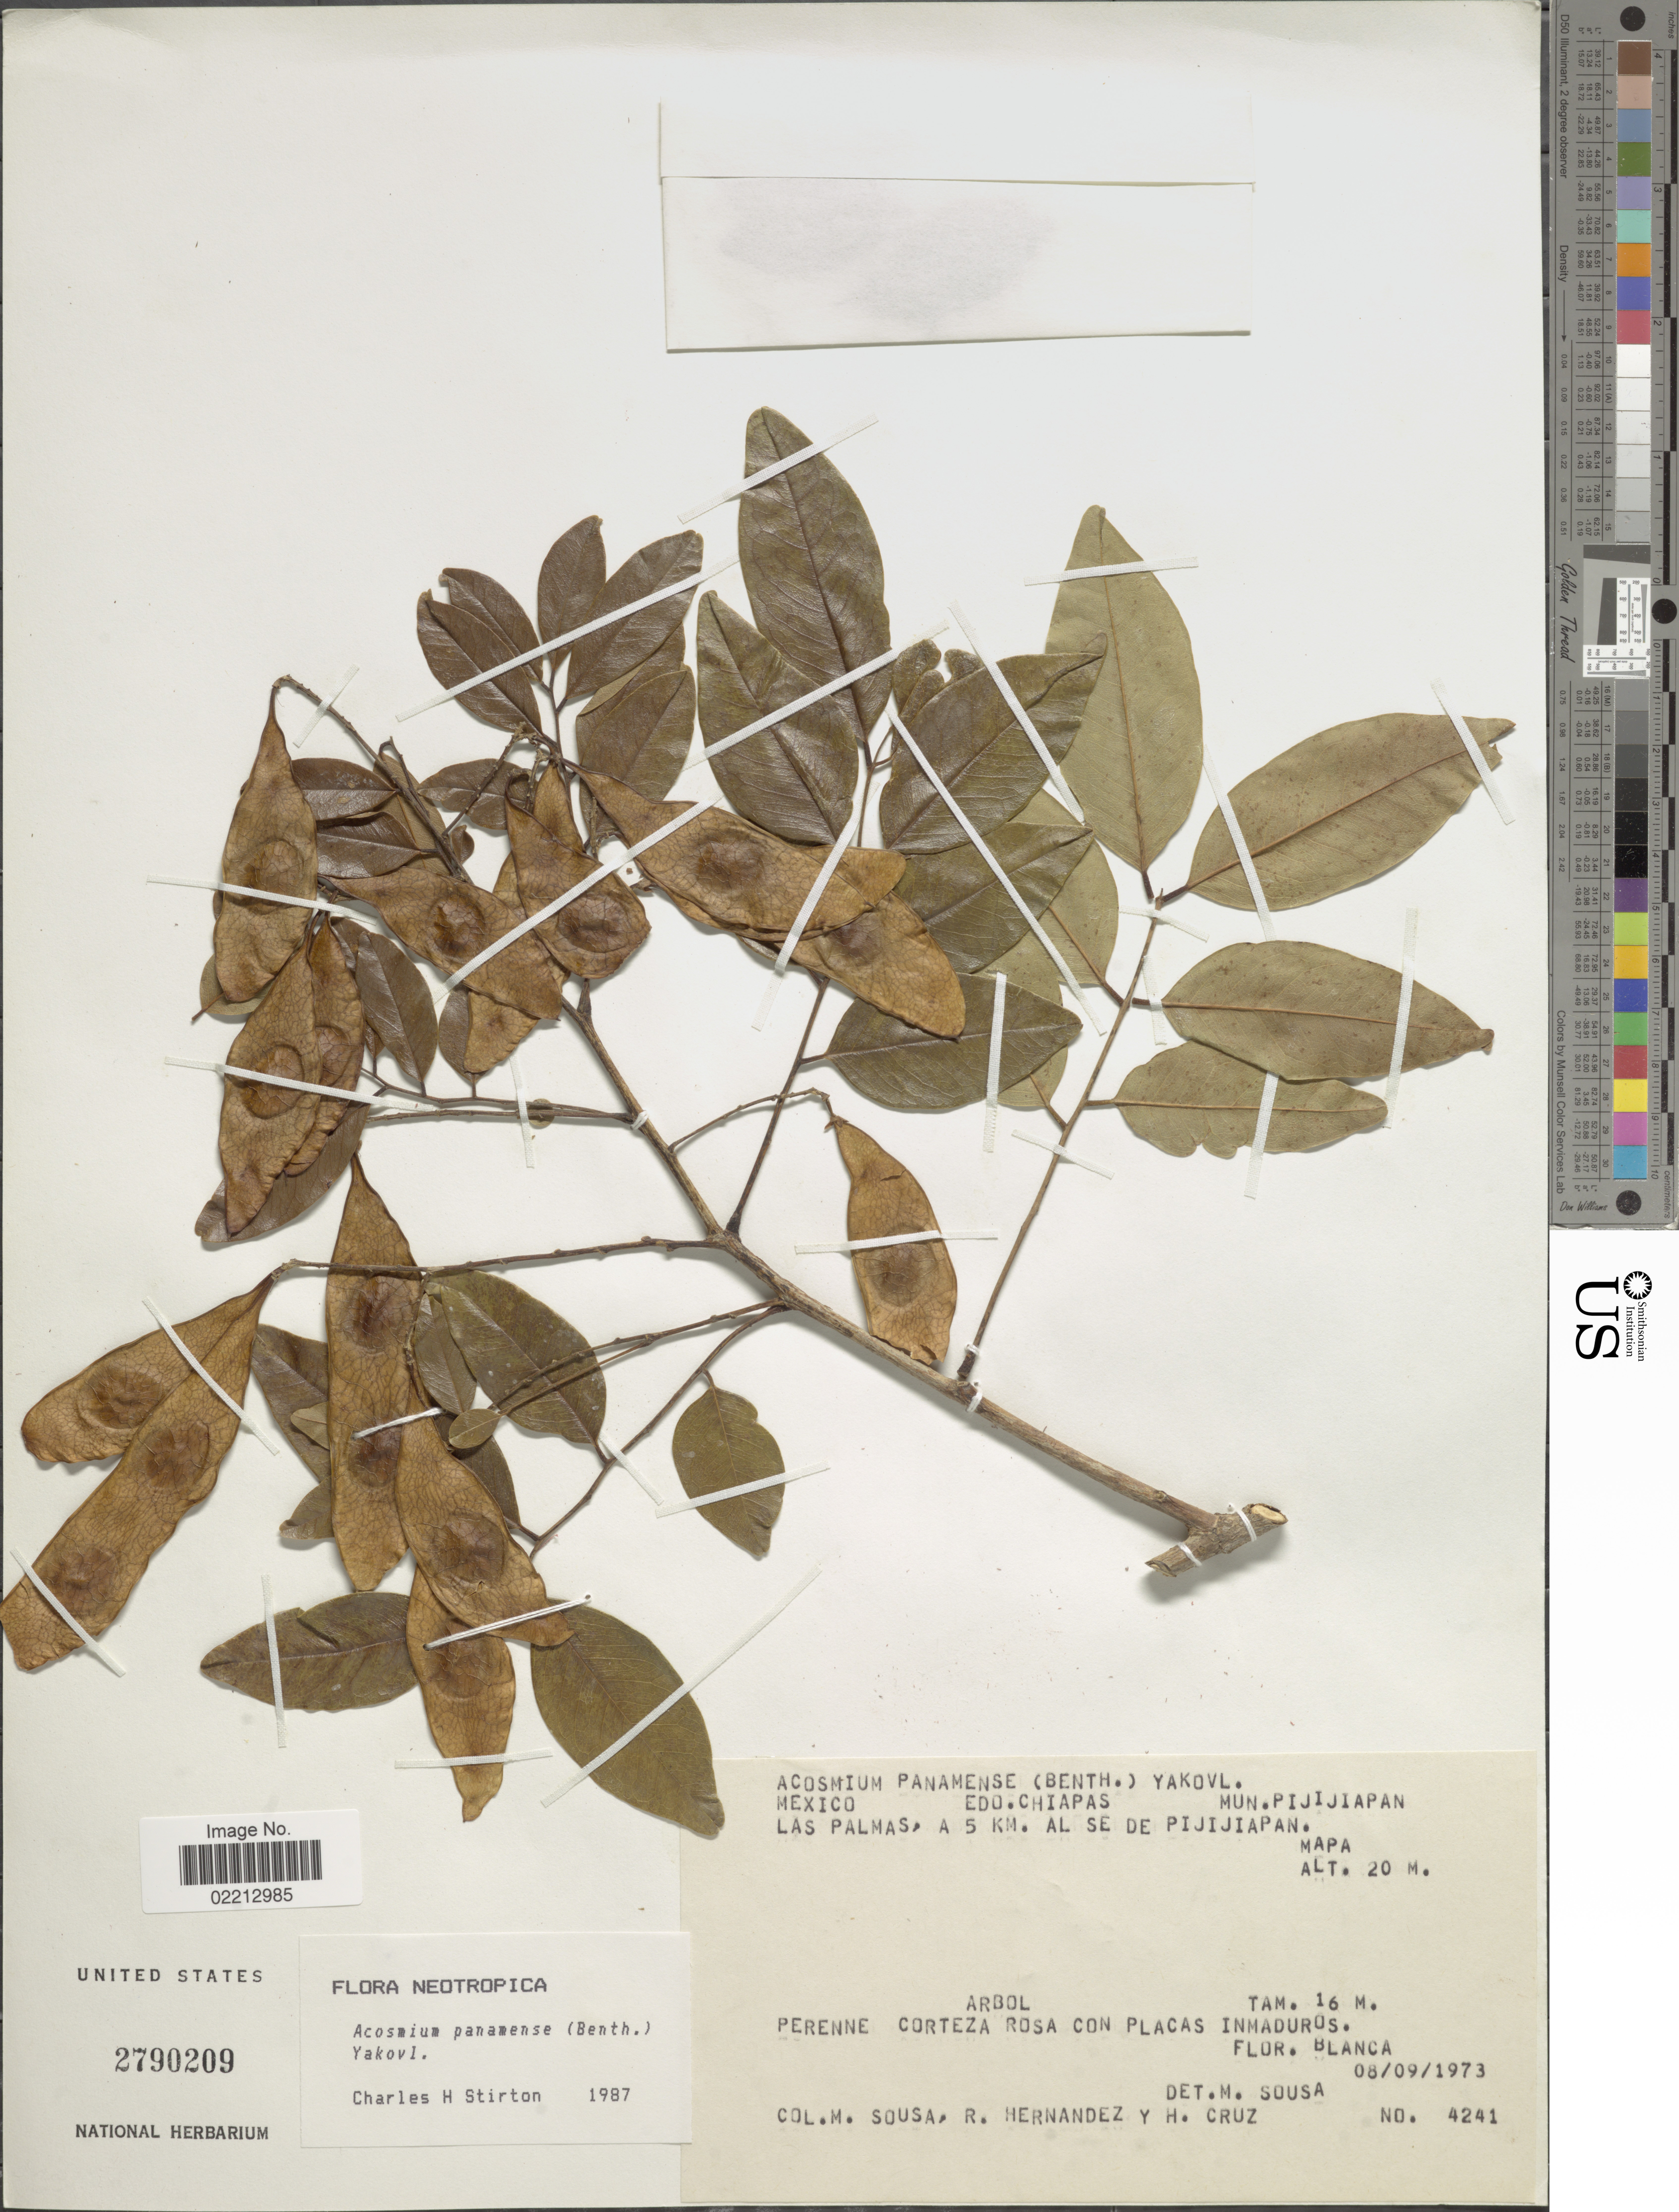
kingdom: Plantae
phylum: Tracheophyta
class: Magnoliopsida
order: Fabales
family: Fabaceae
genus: Acosmium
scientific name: Acosmium panamense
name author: (Benth.) Yakovlev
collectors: M. Sousa, R. Hernandez M. & H. Cruz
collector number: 4241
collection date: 1973-09-08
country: Mexico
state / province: Chiapas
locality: Mun. Pijijiapan, Las Palmas, a 5 kom. al se de Pijijiapan. Mapa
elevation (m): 20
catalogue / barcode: US 2790209